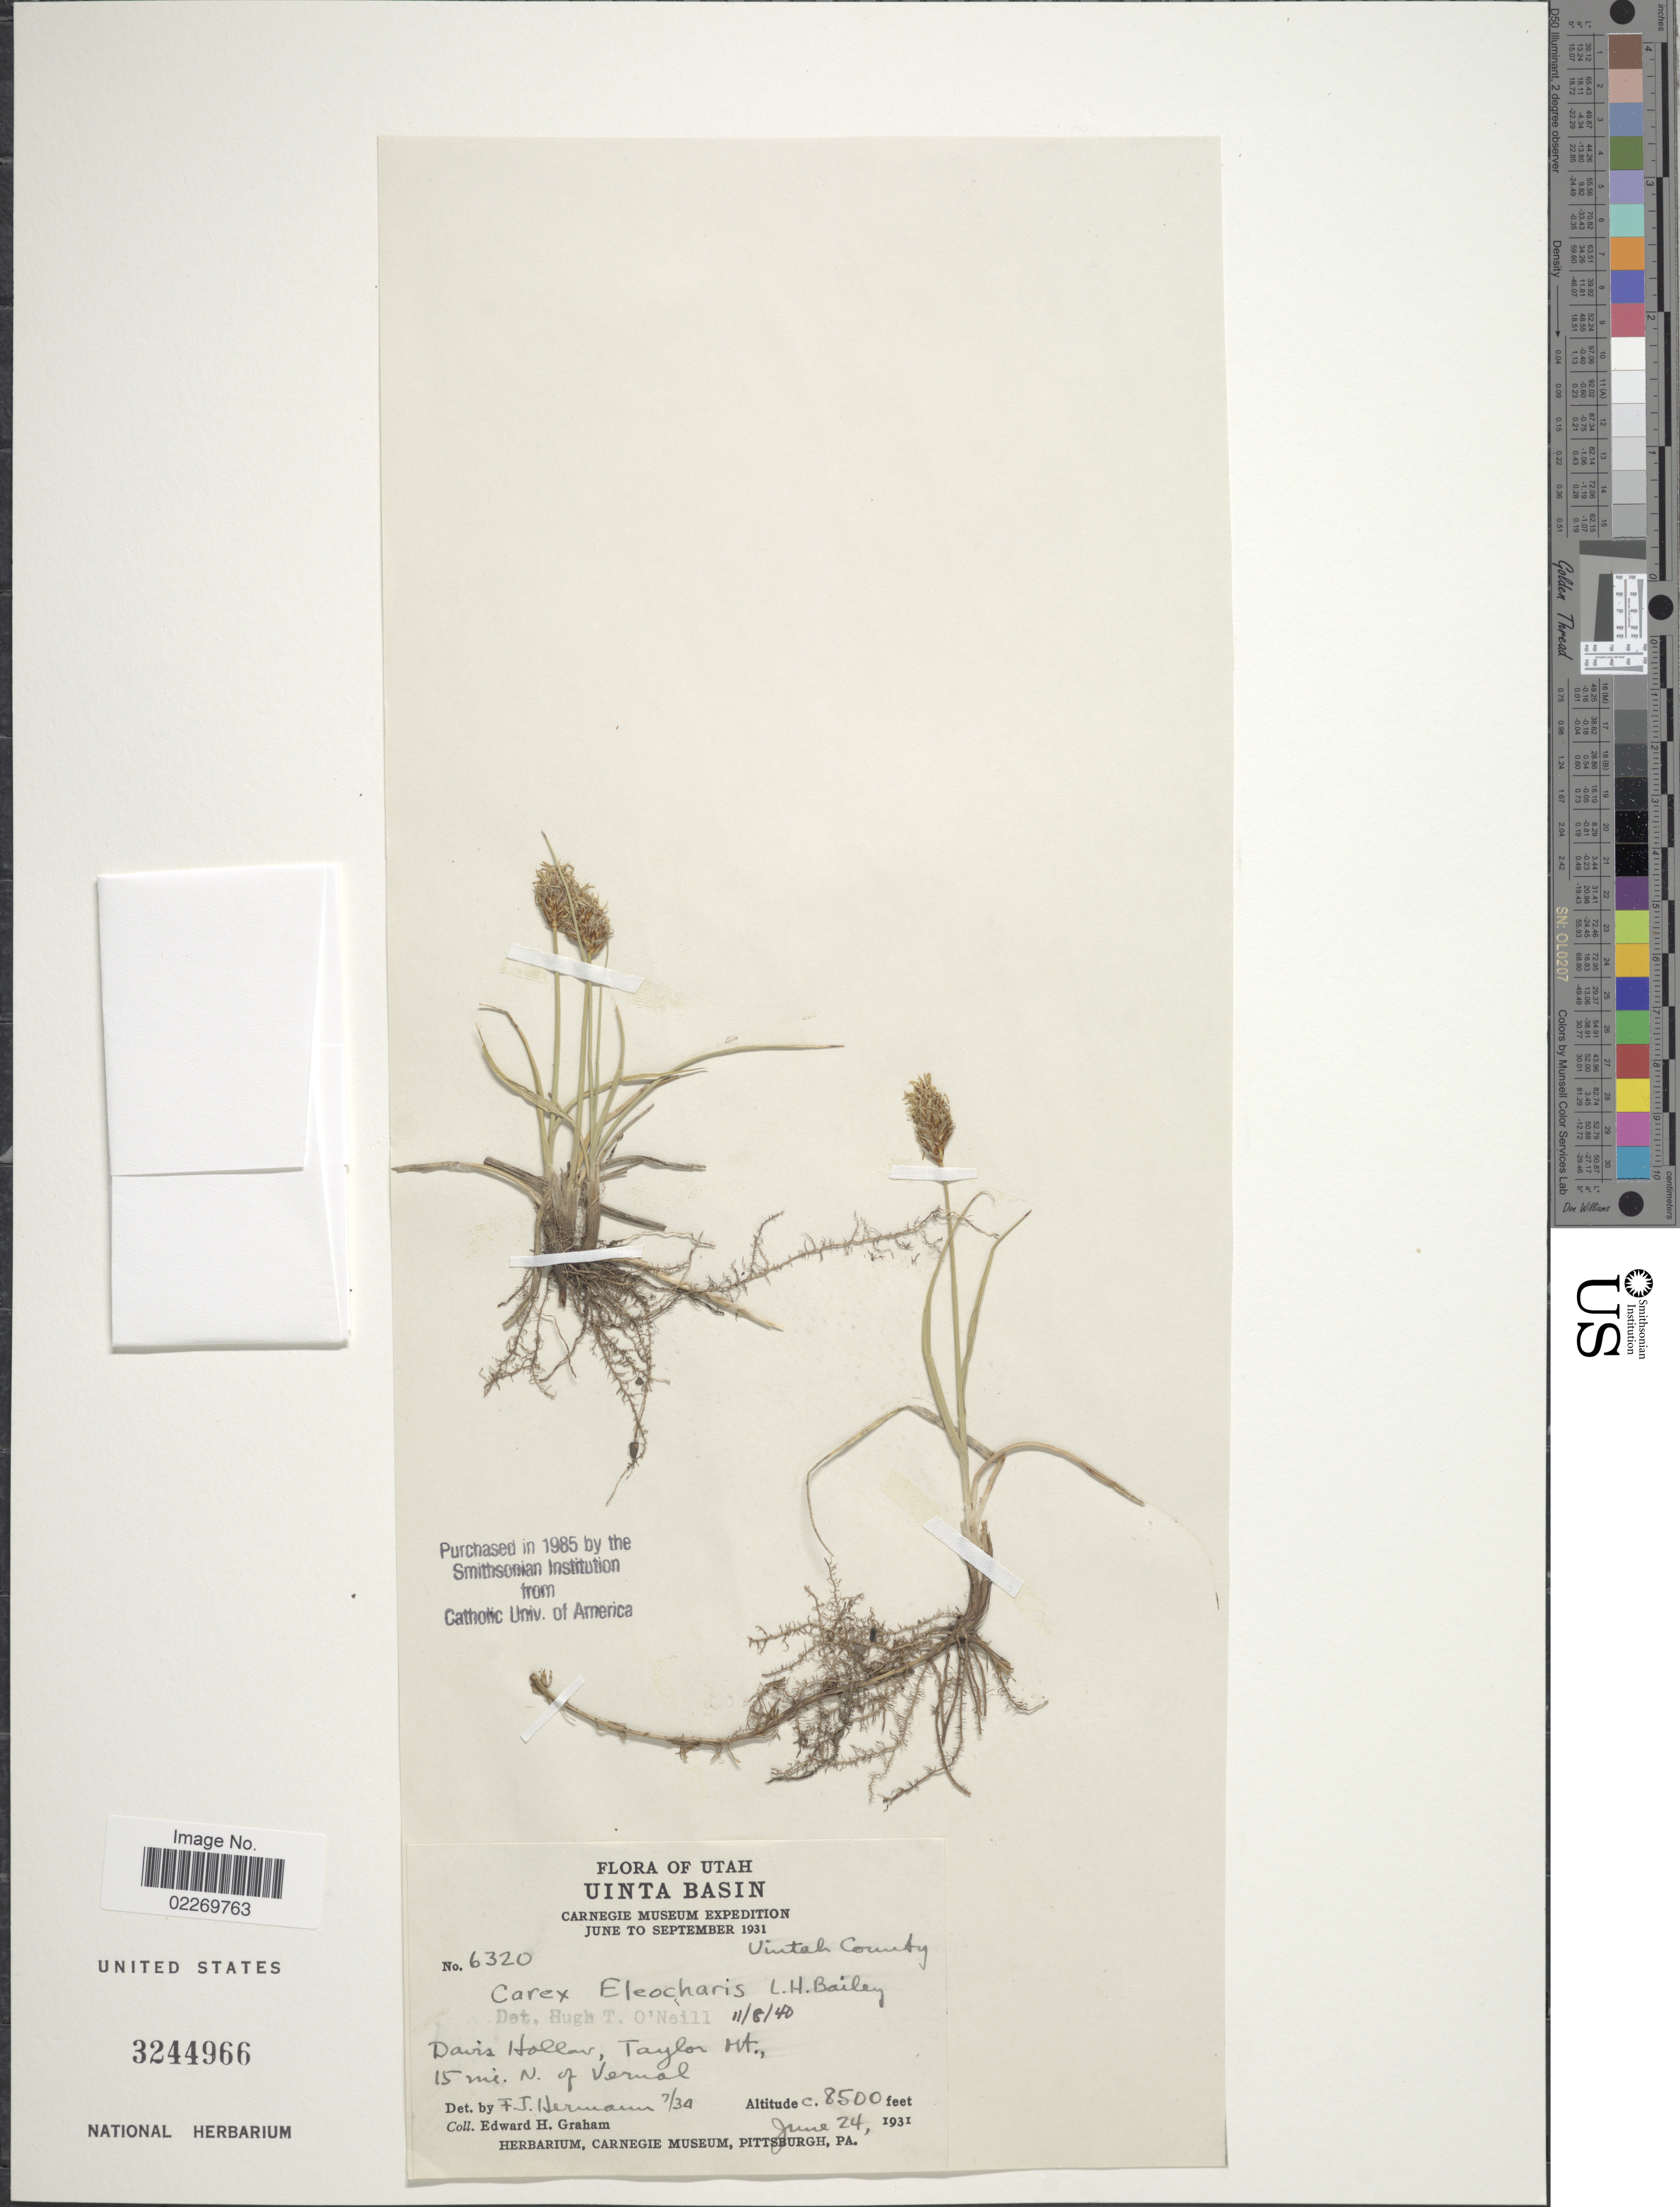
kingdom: Plantae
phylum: Tracheophyta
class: Liliopsida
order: Poales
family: Cyperaceae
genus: Carex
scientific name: Carex eleocharis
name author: L.H. Bailey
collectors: E. H. Graham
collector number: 6320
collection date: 1931-06-24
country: United States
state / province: Utah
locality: Uinta Basin. Davis Hollow, Taylor Mt., 15 mi. N. of Vermal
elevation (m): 2591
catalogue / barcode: US 3244966